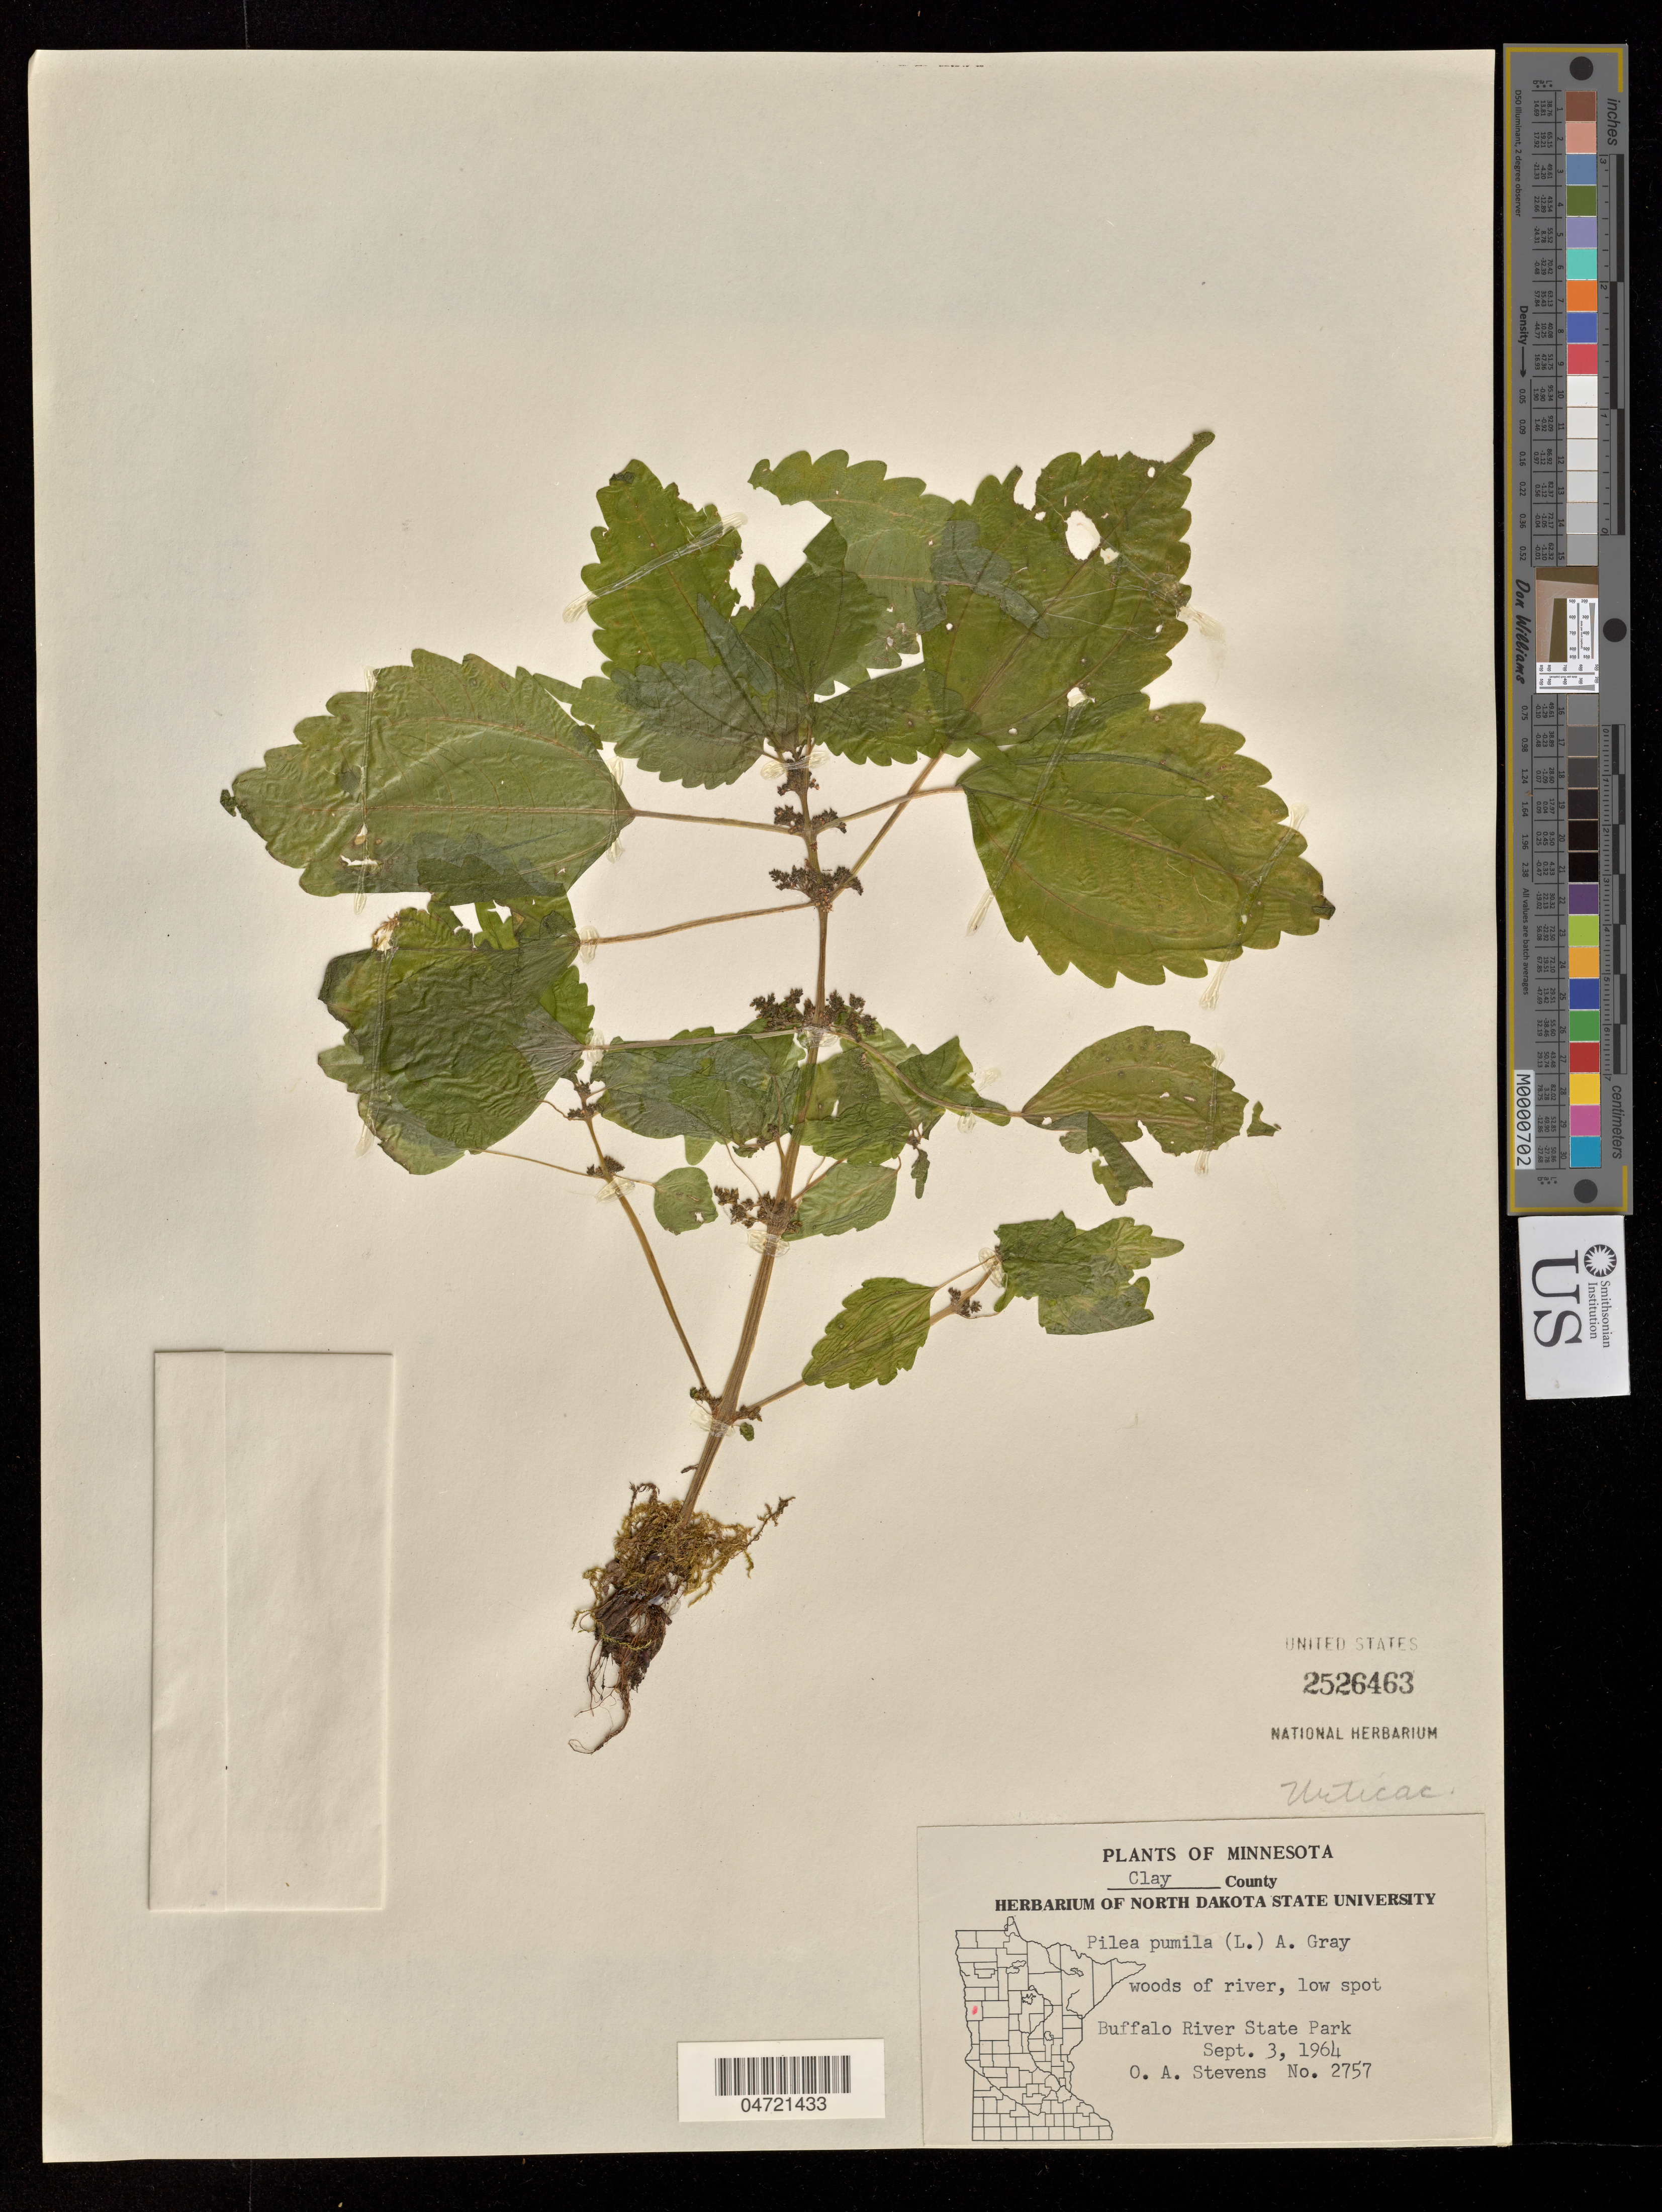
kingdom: Plantae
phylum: Tracheophyta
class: Magnoliopsida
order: Rosales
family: Urticaceae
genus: Pilea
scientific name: Pilea pumila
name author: (L.) A. Gray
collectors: O. A. Stevens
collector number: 2757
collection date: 1964-09-03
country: United States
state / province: Minnesota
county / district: Clay County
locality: Buffalo River State Park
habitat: Woods of river, low spot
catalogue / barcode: US 2526463